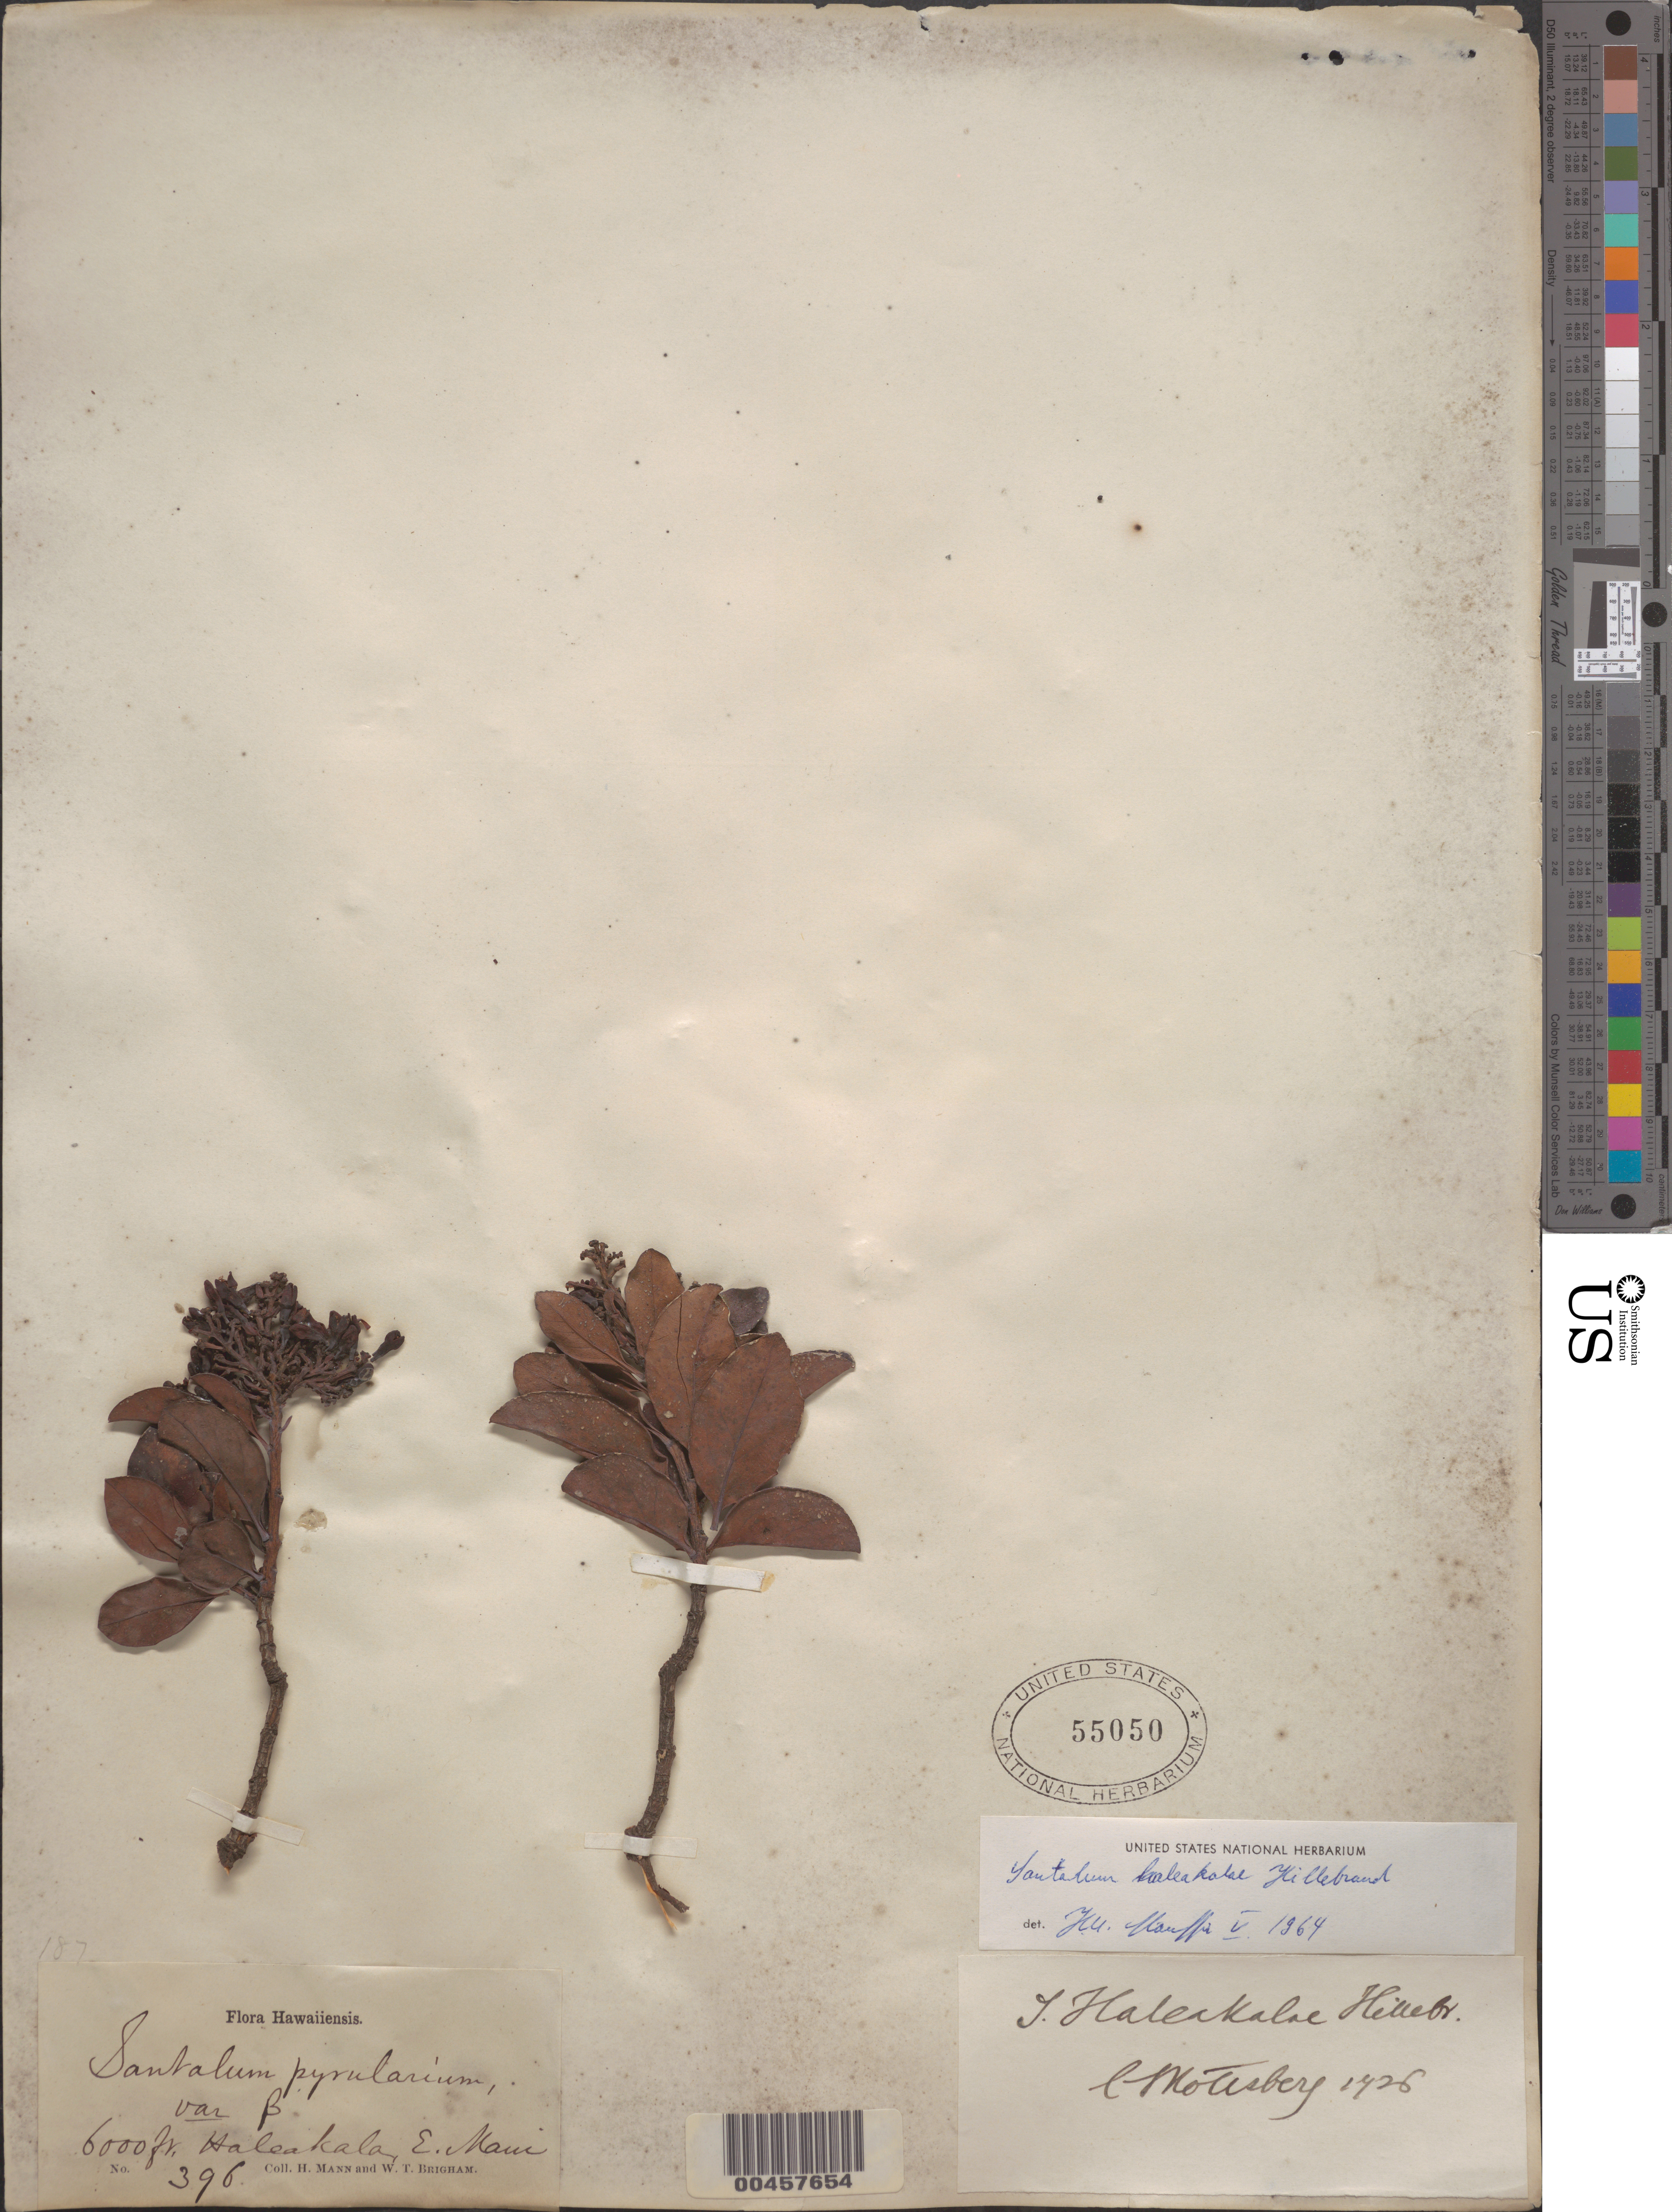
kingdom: Plantae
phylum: Tracheophyta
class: Magnoliopsida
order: Santalales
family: Santalaceae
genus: Santalum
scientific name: Santalum haleakalae var. haleakalae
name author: Hillebr.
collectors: H. Mann & W. T. Brigham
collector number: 396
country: United States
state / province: Hawaii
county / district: Maui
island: Maui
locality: Haleakala, E Maui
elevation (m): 1829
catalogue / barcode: US 55050